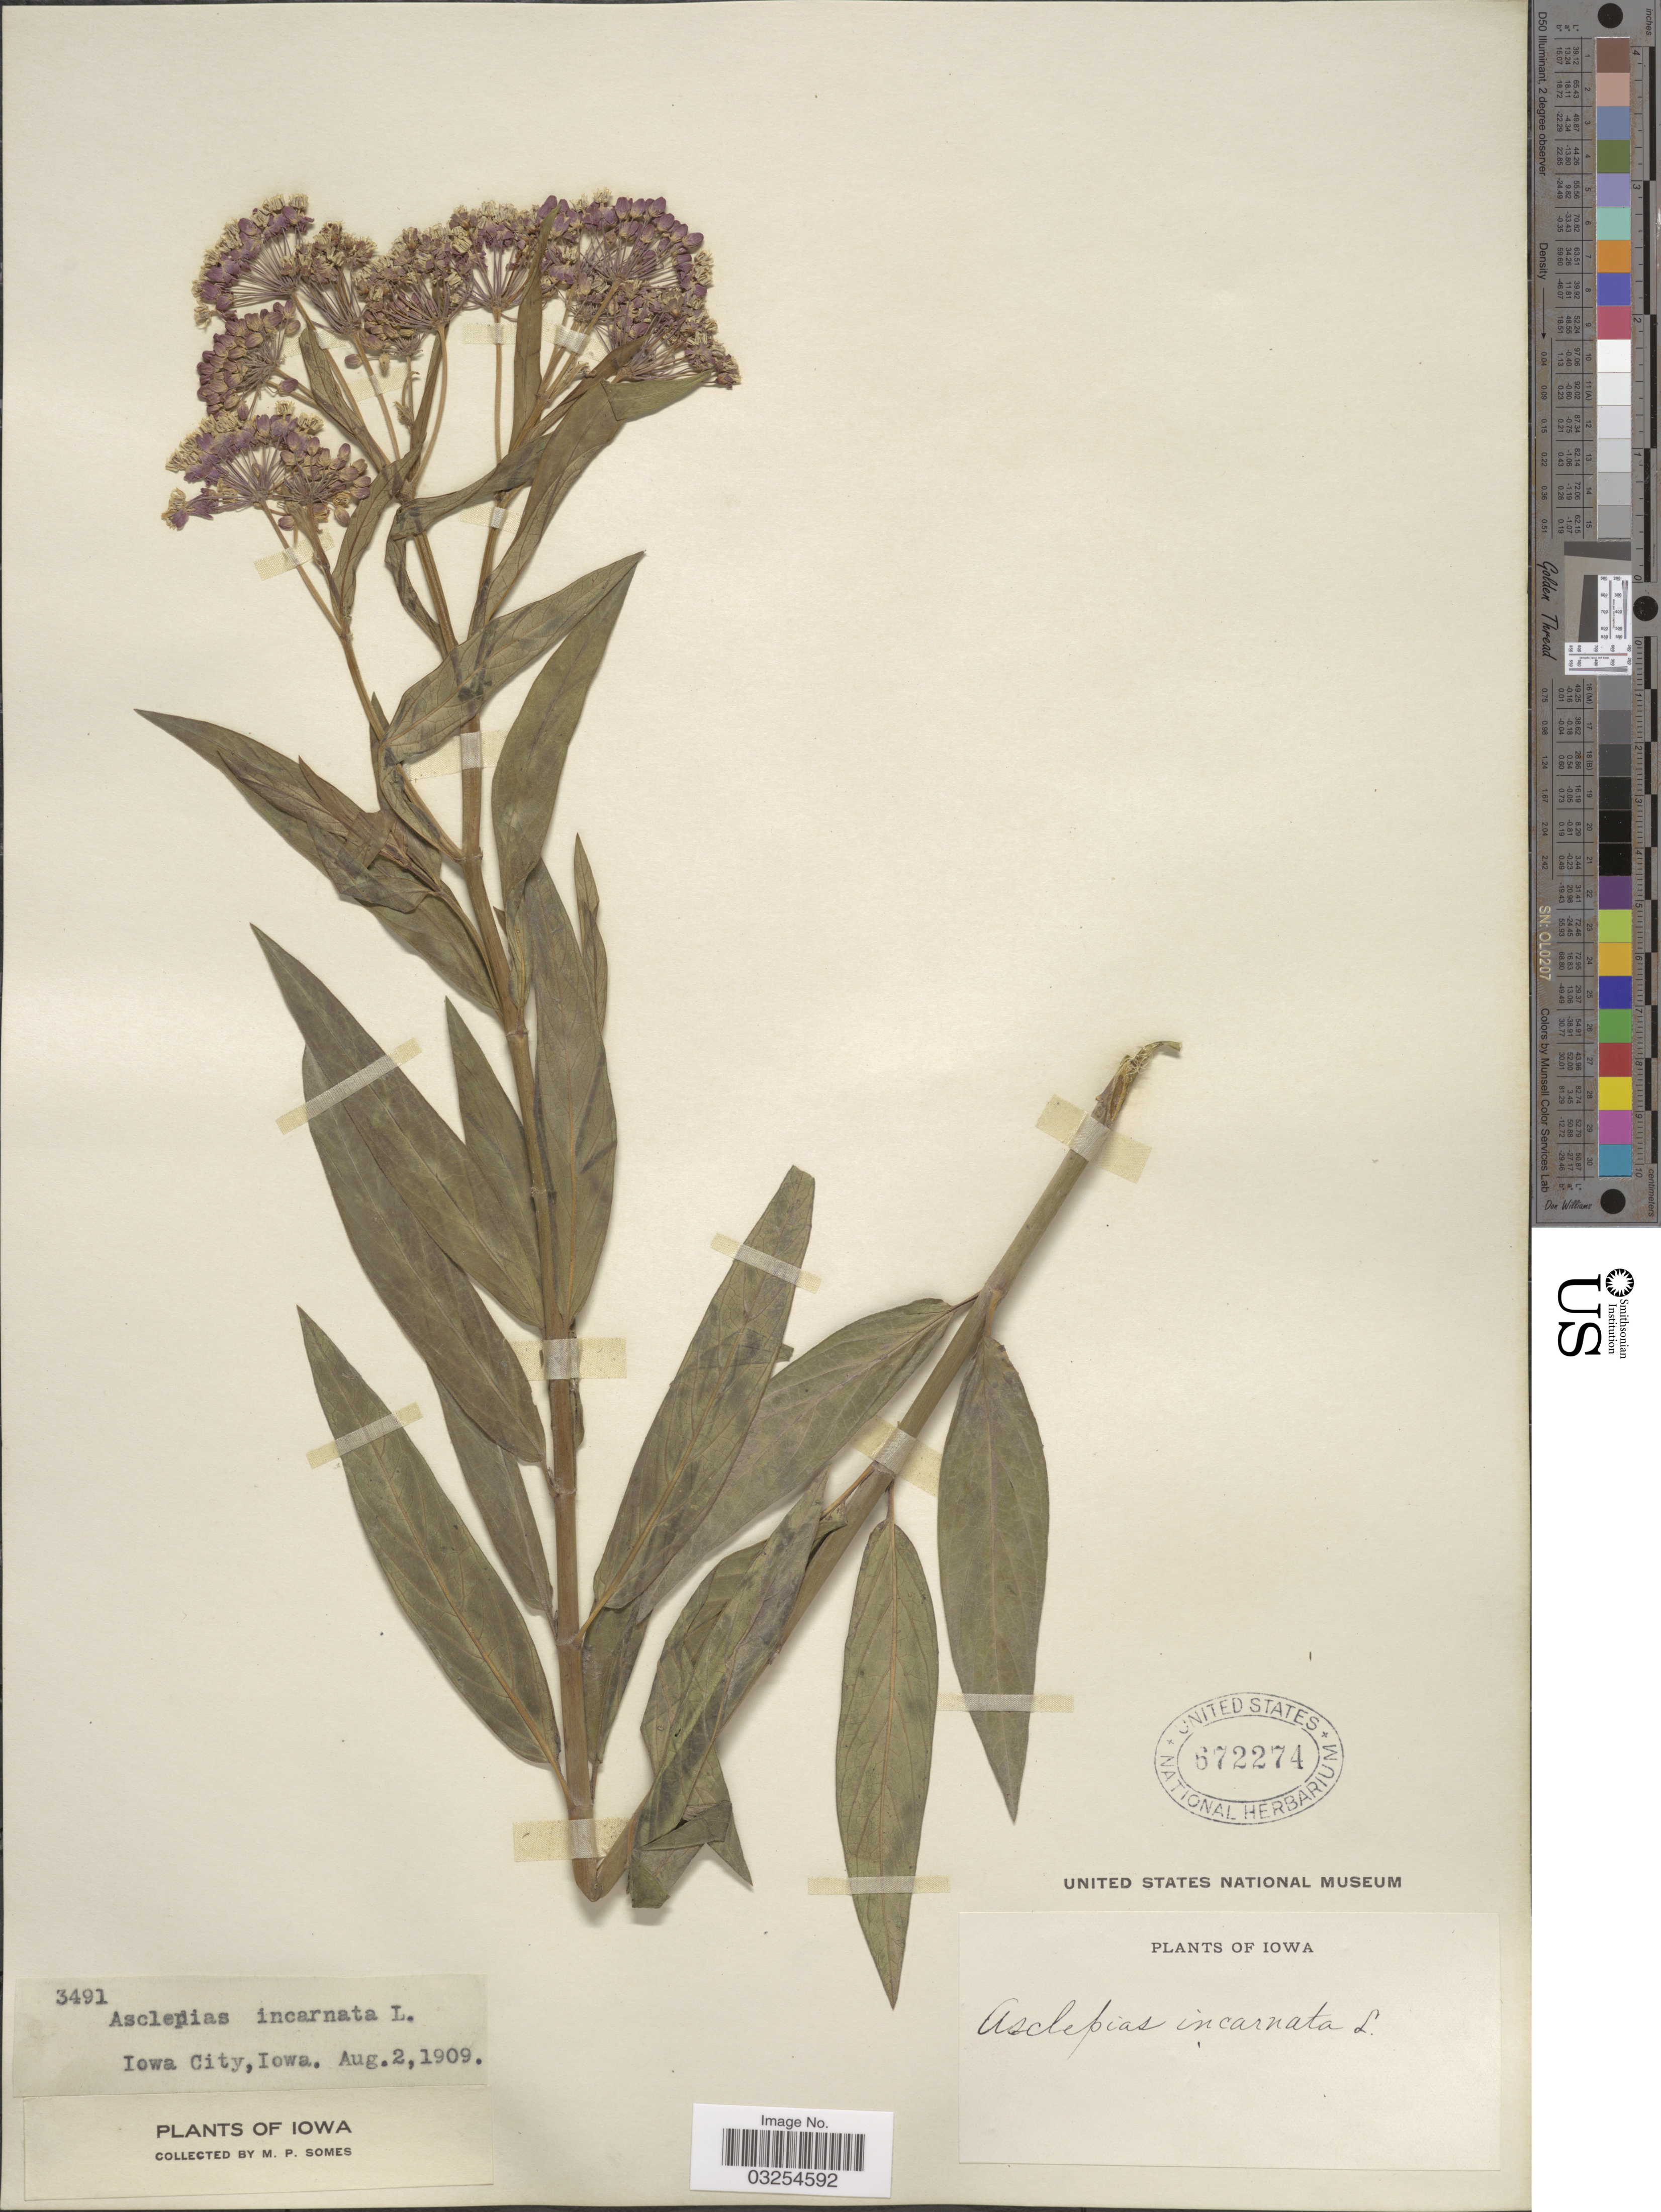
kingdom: Plantae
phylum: Tracheophyta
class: Magnoliopsida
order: Gentianales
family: Apocynaceae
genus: Asclepias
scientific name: Asclepias incarnata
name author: L.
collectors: M. Somes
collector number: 3491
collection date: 1909-08-02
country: United States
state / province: Iowa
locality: Iowa City.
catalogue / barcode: US 672274